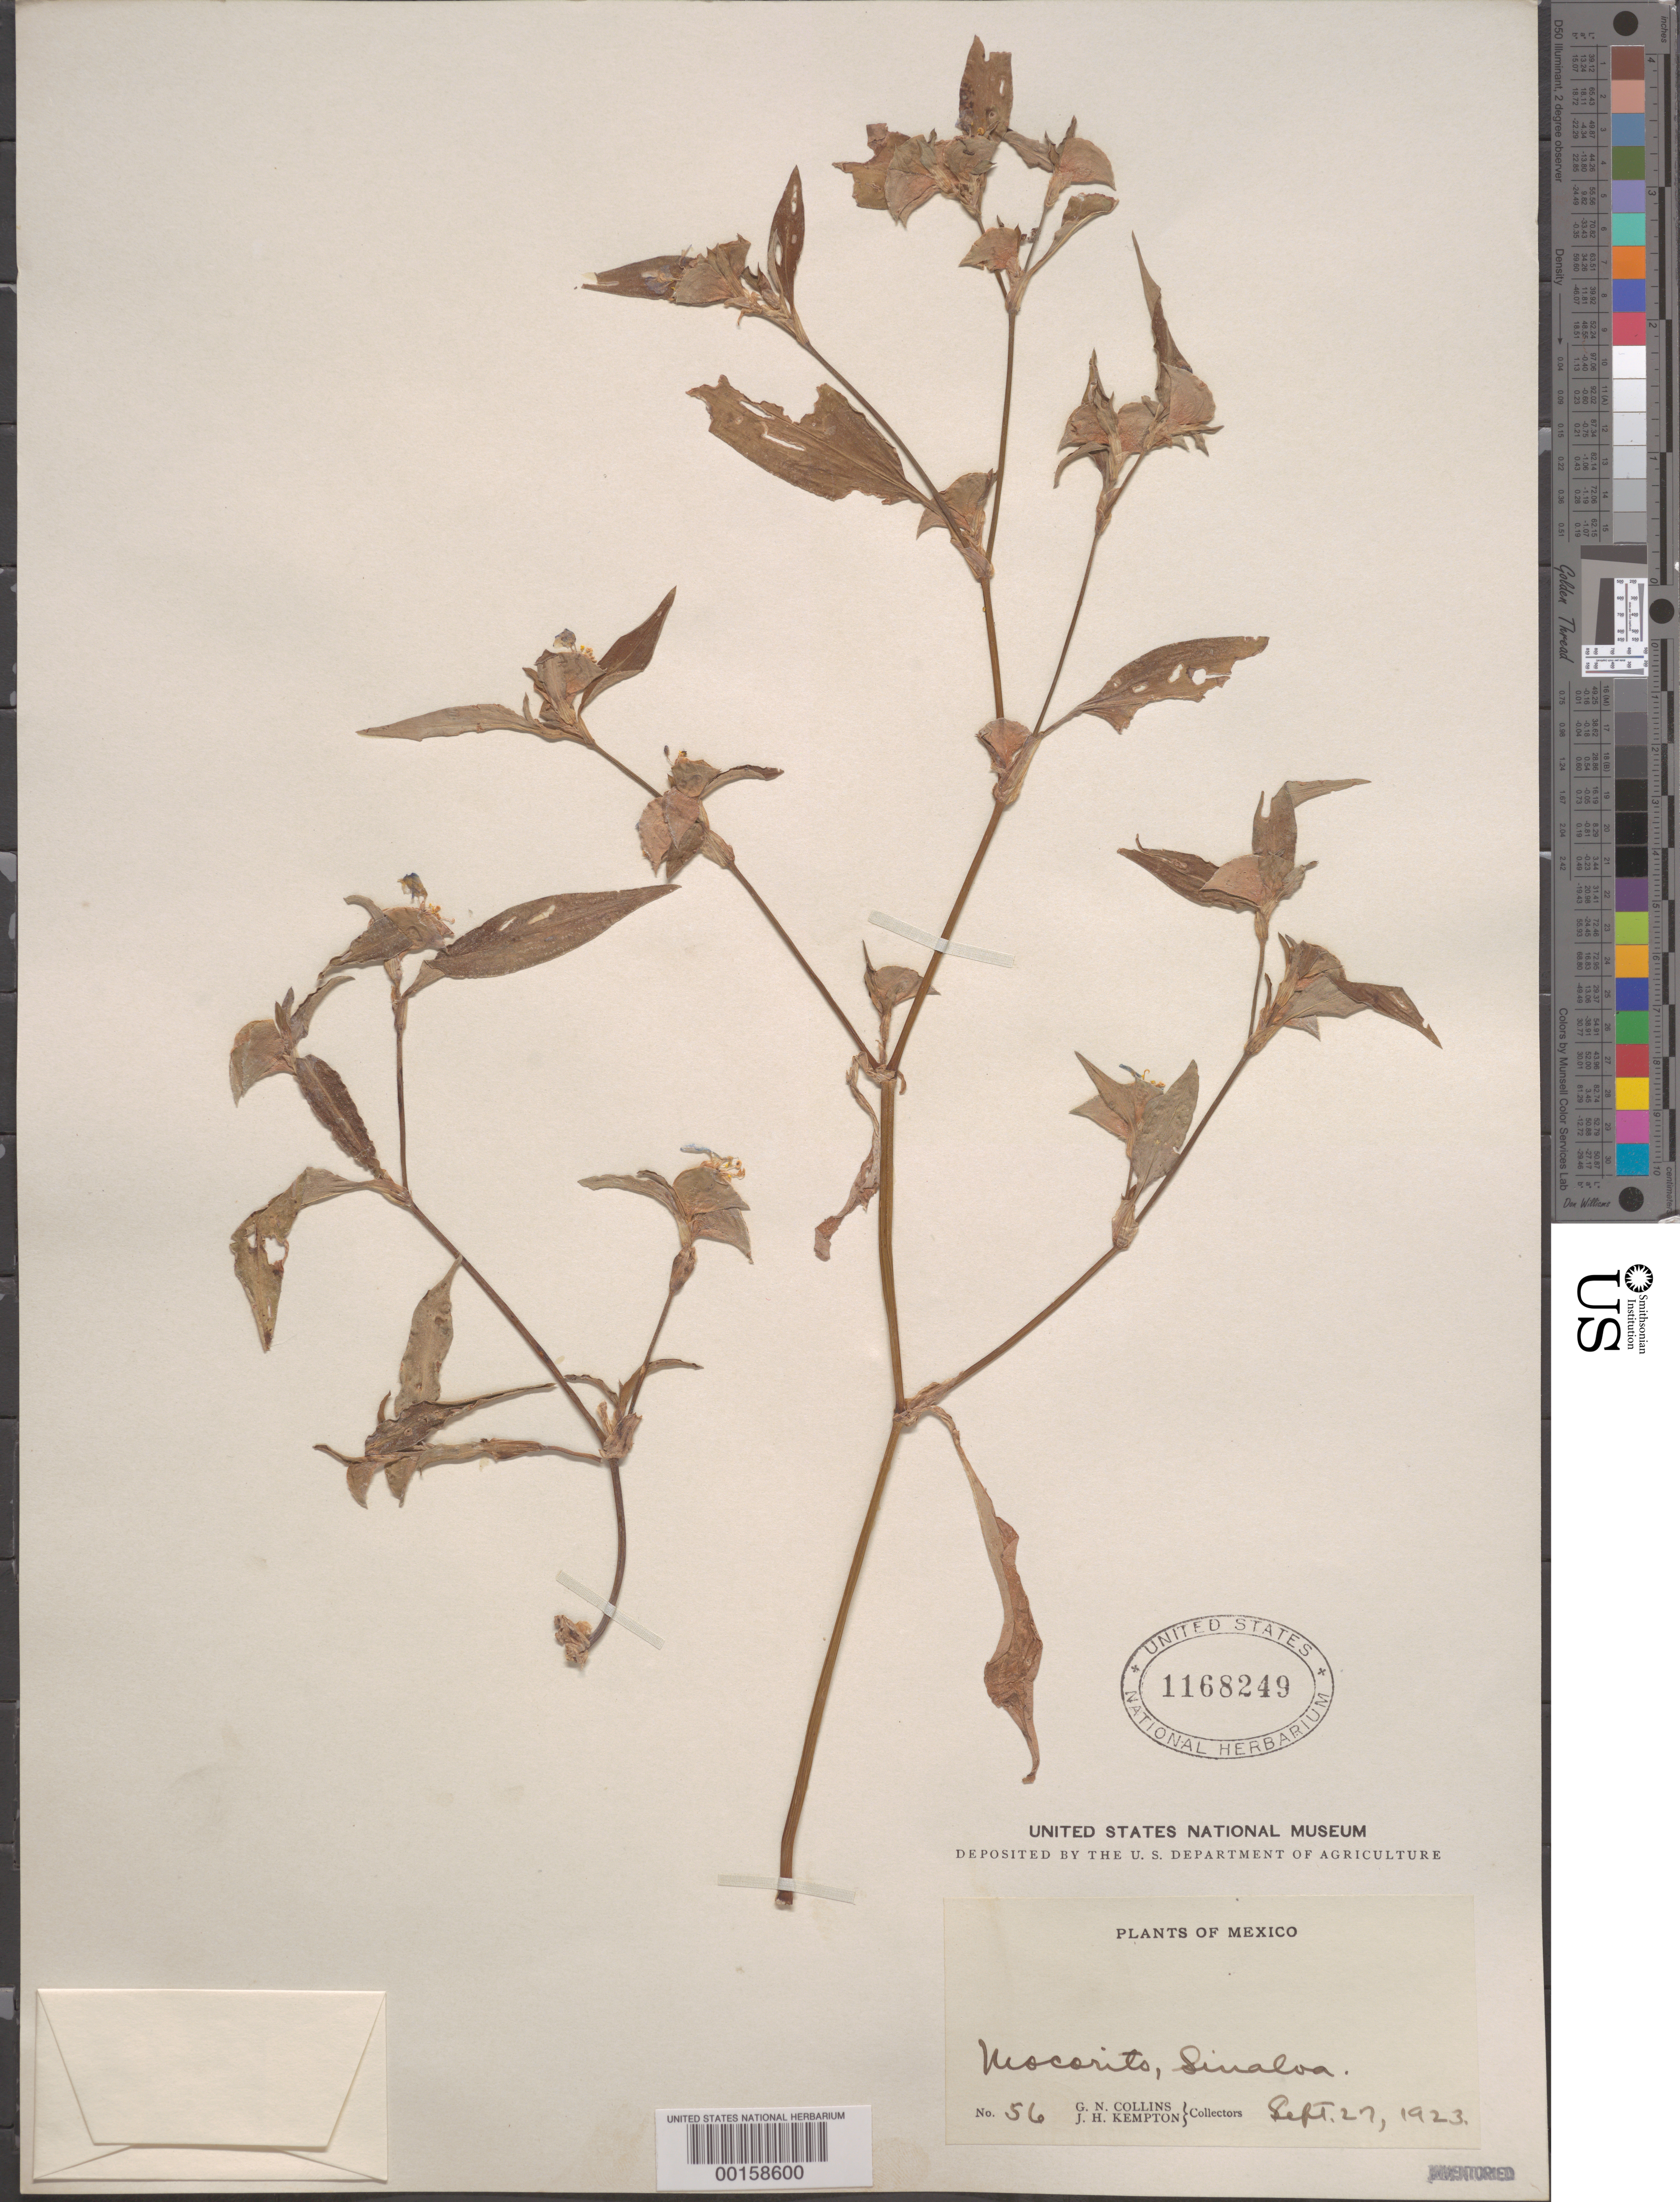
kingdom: Plantae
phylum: Tracheophyta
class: Liliopsida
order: Commelinales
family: Commelinaceae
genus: Commelina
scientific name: Commelina erecta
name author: L.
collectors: G. Collins & J. H. Kempton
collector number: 56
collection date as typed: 27 Sep 1923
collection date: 1923-09-27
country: Mexico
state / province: Sinaloa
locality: Mocorito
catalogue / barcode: US 1168249